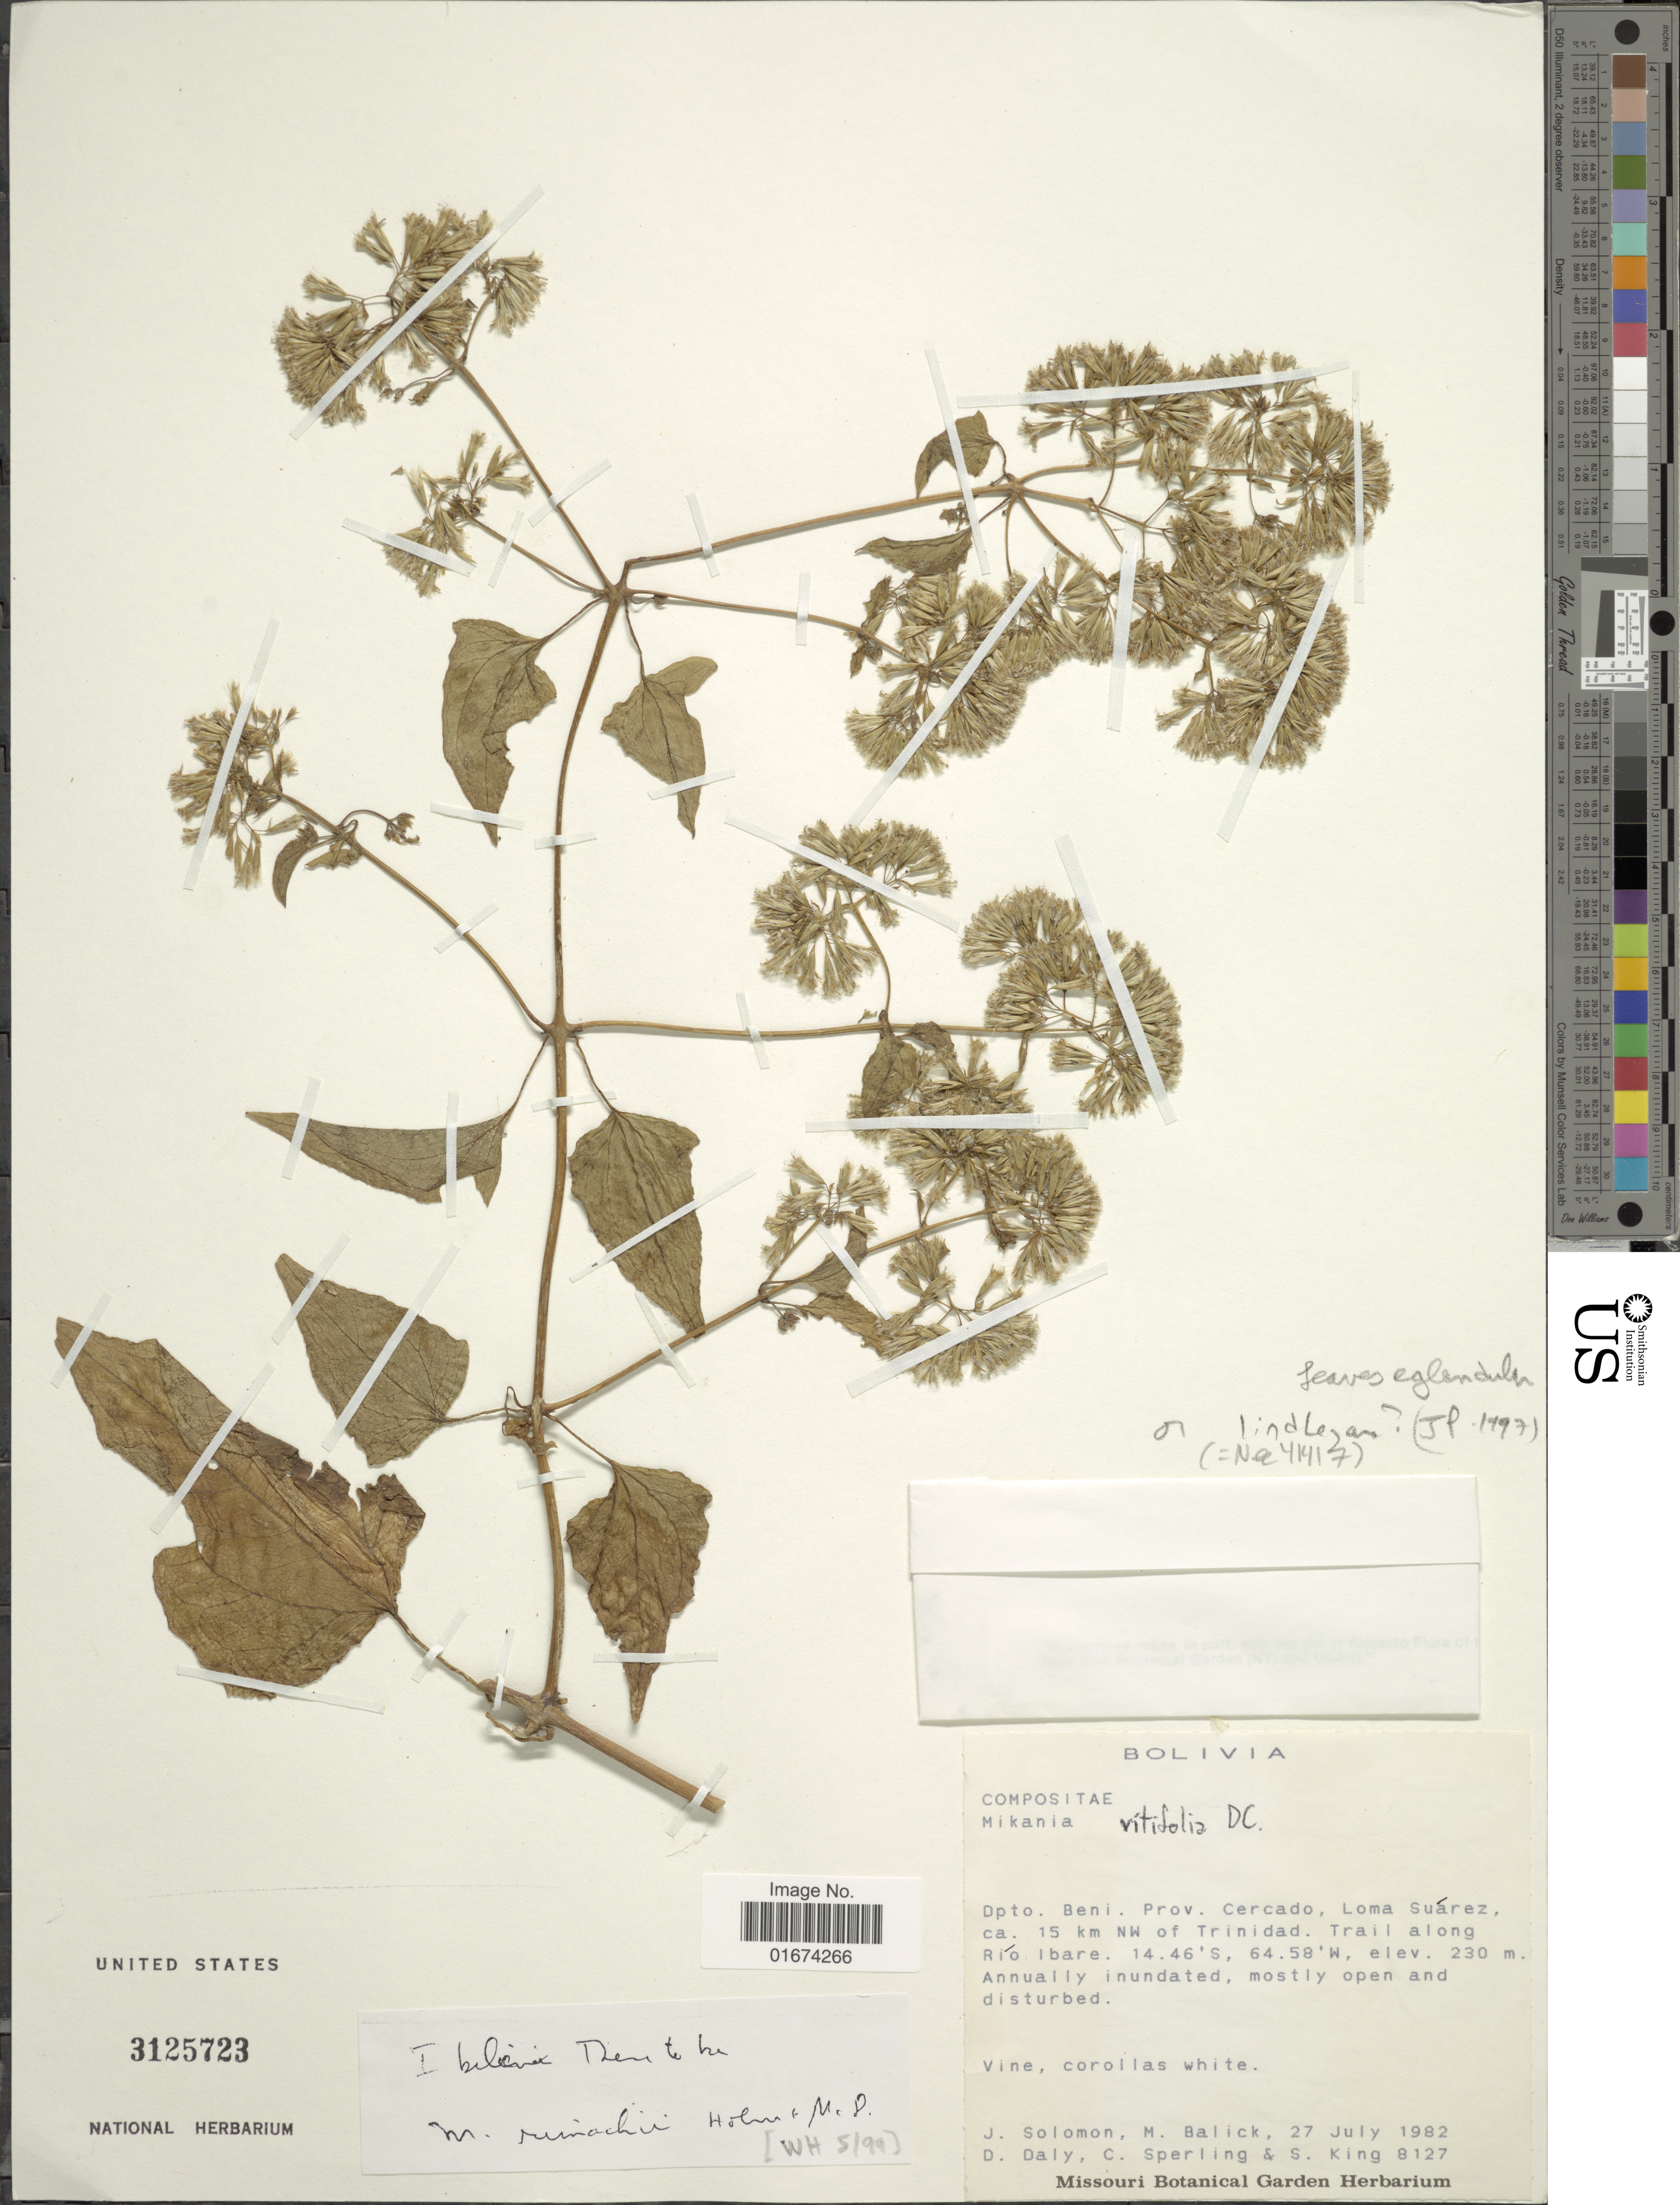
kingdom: Plantae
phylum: Tracheophyta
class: Magnoliopsida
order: Asterales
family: Asteraceae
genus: Mikania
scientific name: Mikania sp.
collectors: J. Solomon, M. Balick, D. C. Daly, C. Sperling & S. King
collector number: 8127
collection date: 1982-07-27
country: Bolivia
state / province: Beni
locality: Dpto. beni. Prov. Cercado, Loma Suárez, ca. 15 km NW of Trinidad. Trail along Río Ibare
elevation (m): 230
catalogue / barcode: US 3125723